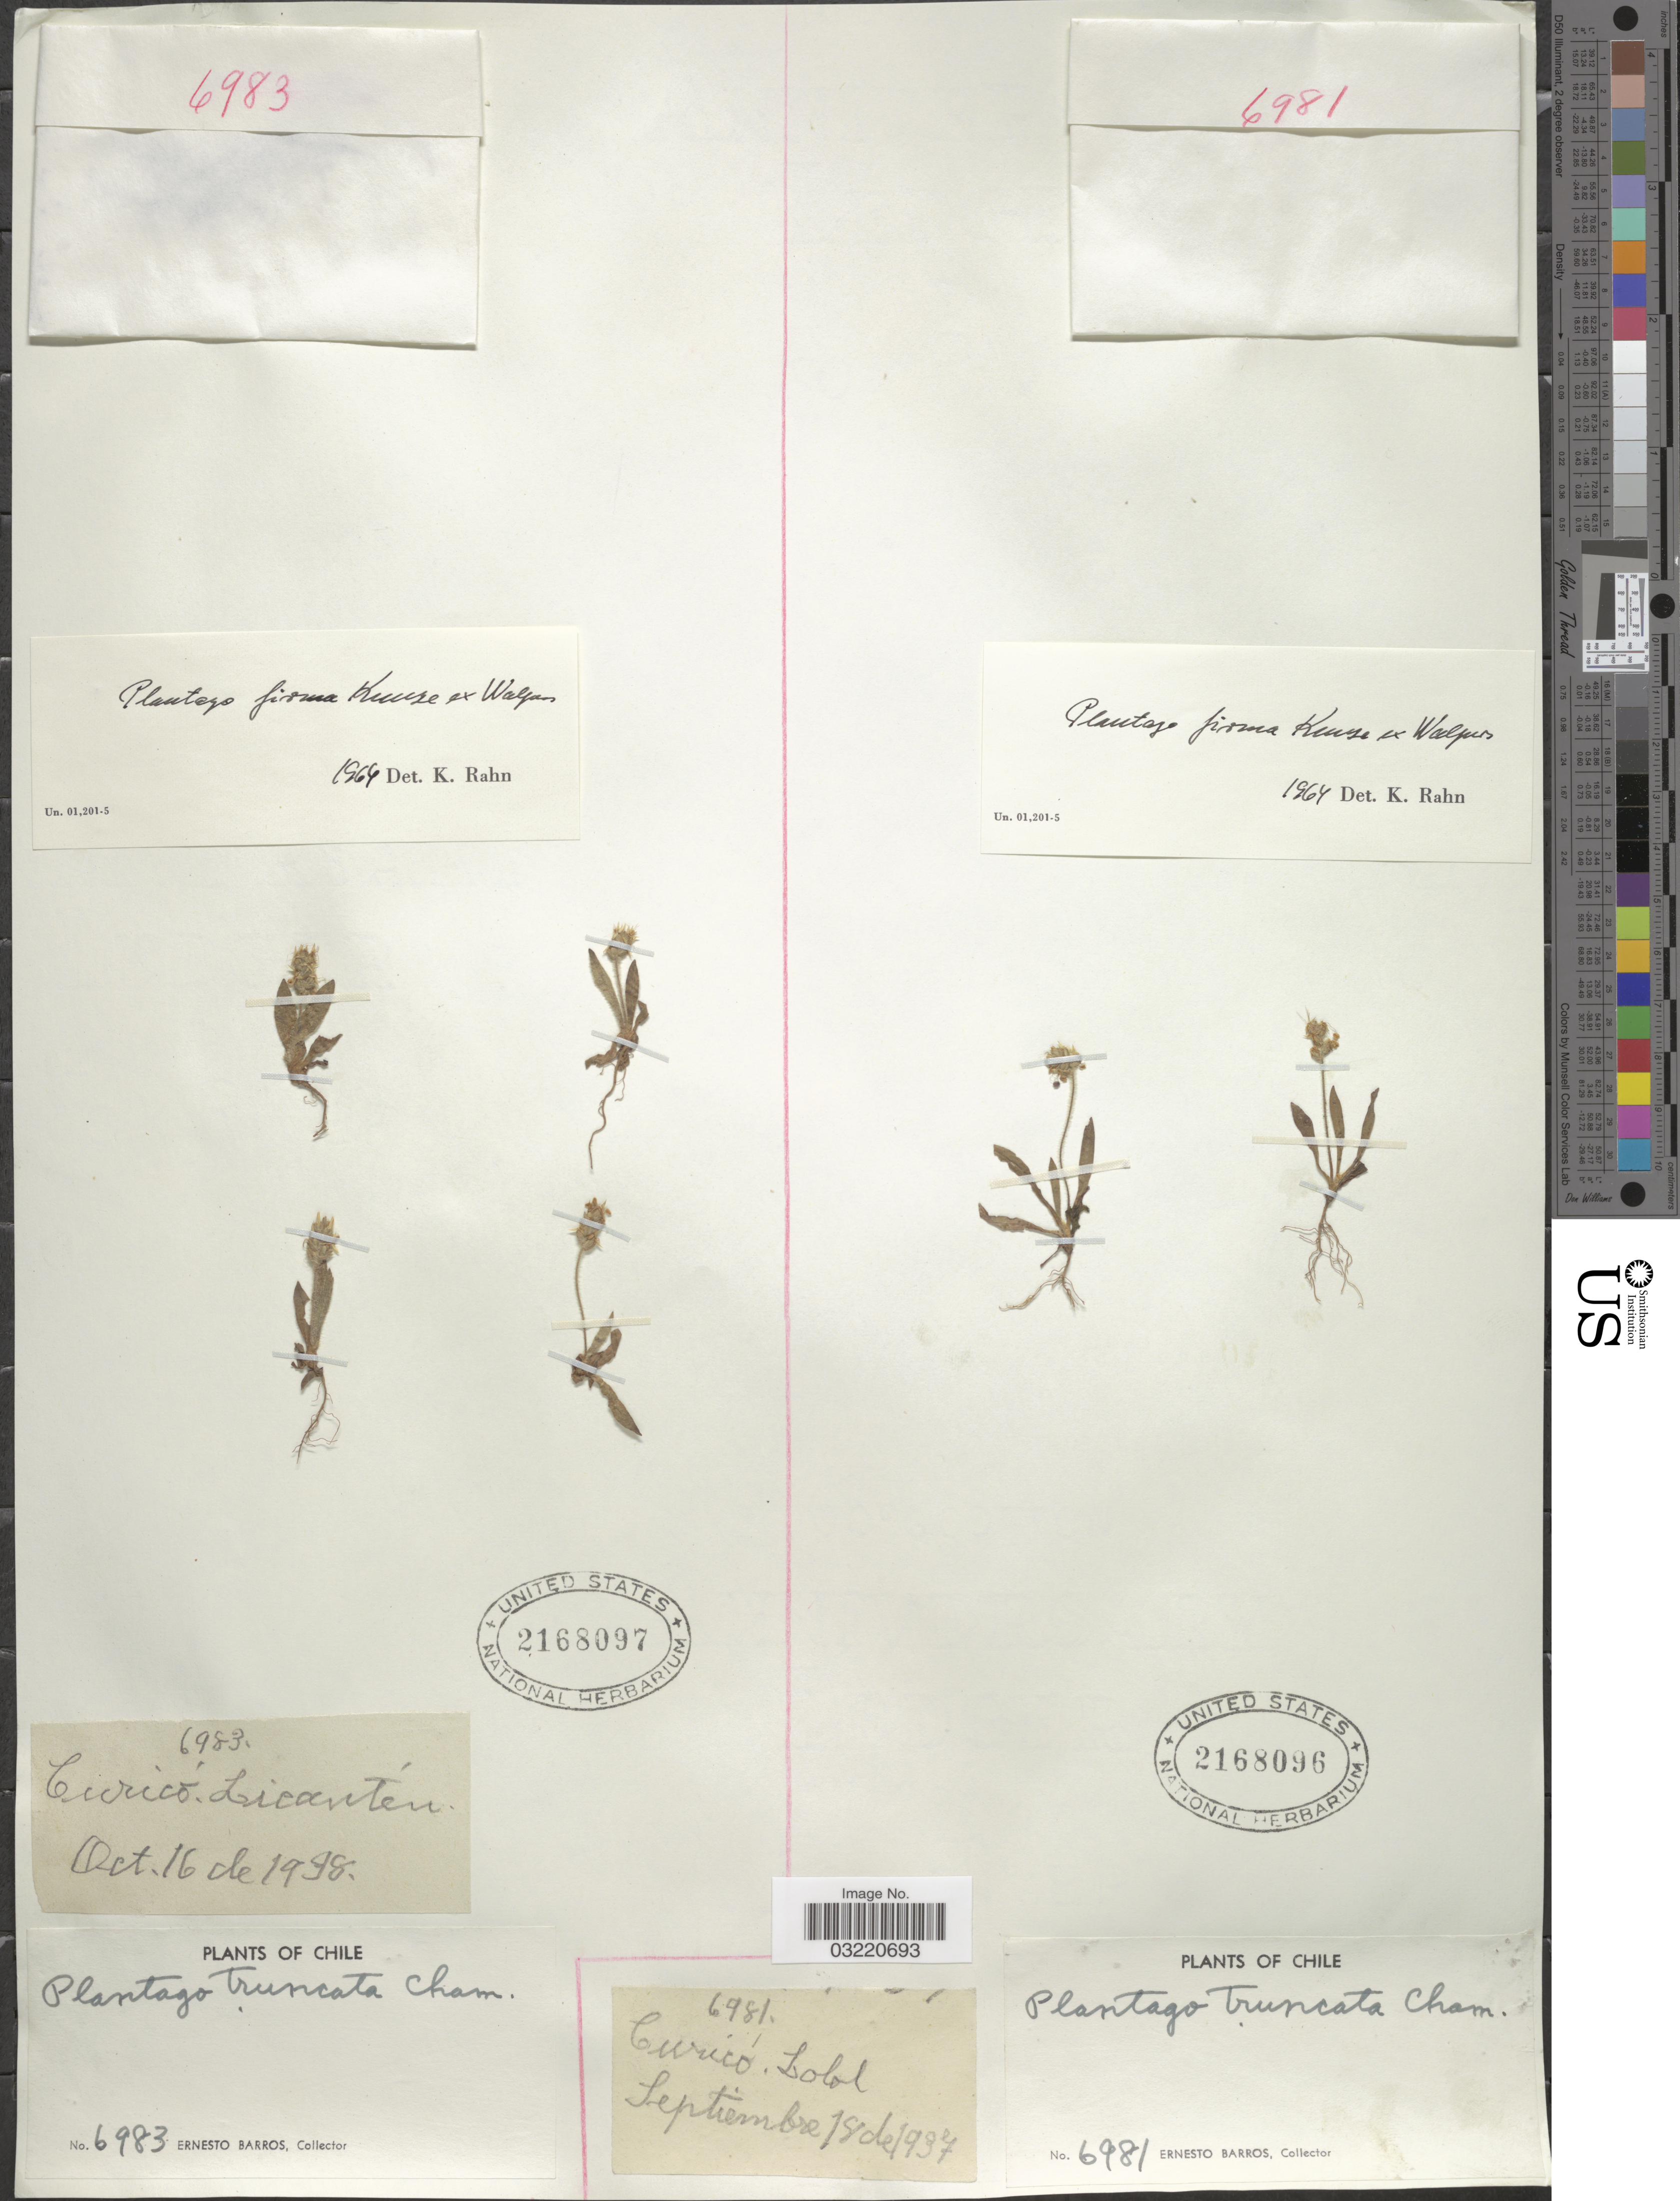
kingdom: Plantae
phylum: Tracheophyta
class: Magnoliopsida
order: Lamiales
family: Plantaginaceae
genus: Plantago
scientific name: Plantago firma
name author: Kunze ex Walp.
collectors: E. Barros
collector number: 6981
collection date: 1937-09-18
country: Chile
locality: Curicó. Lolol.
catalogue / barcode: US 2168096